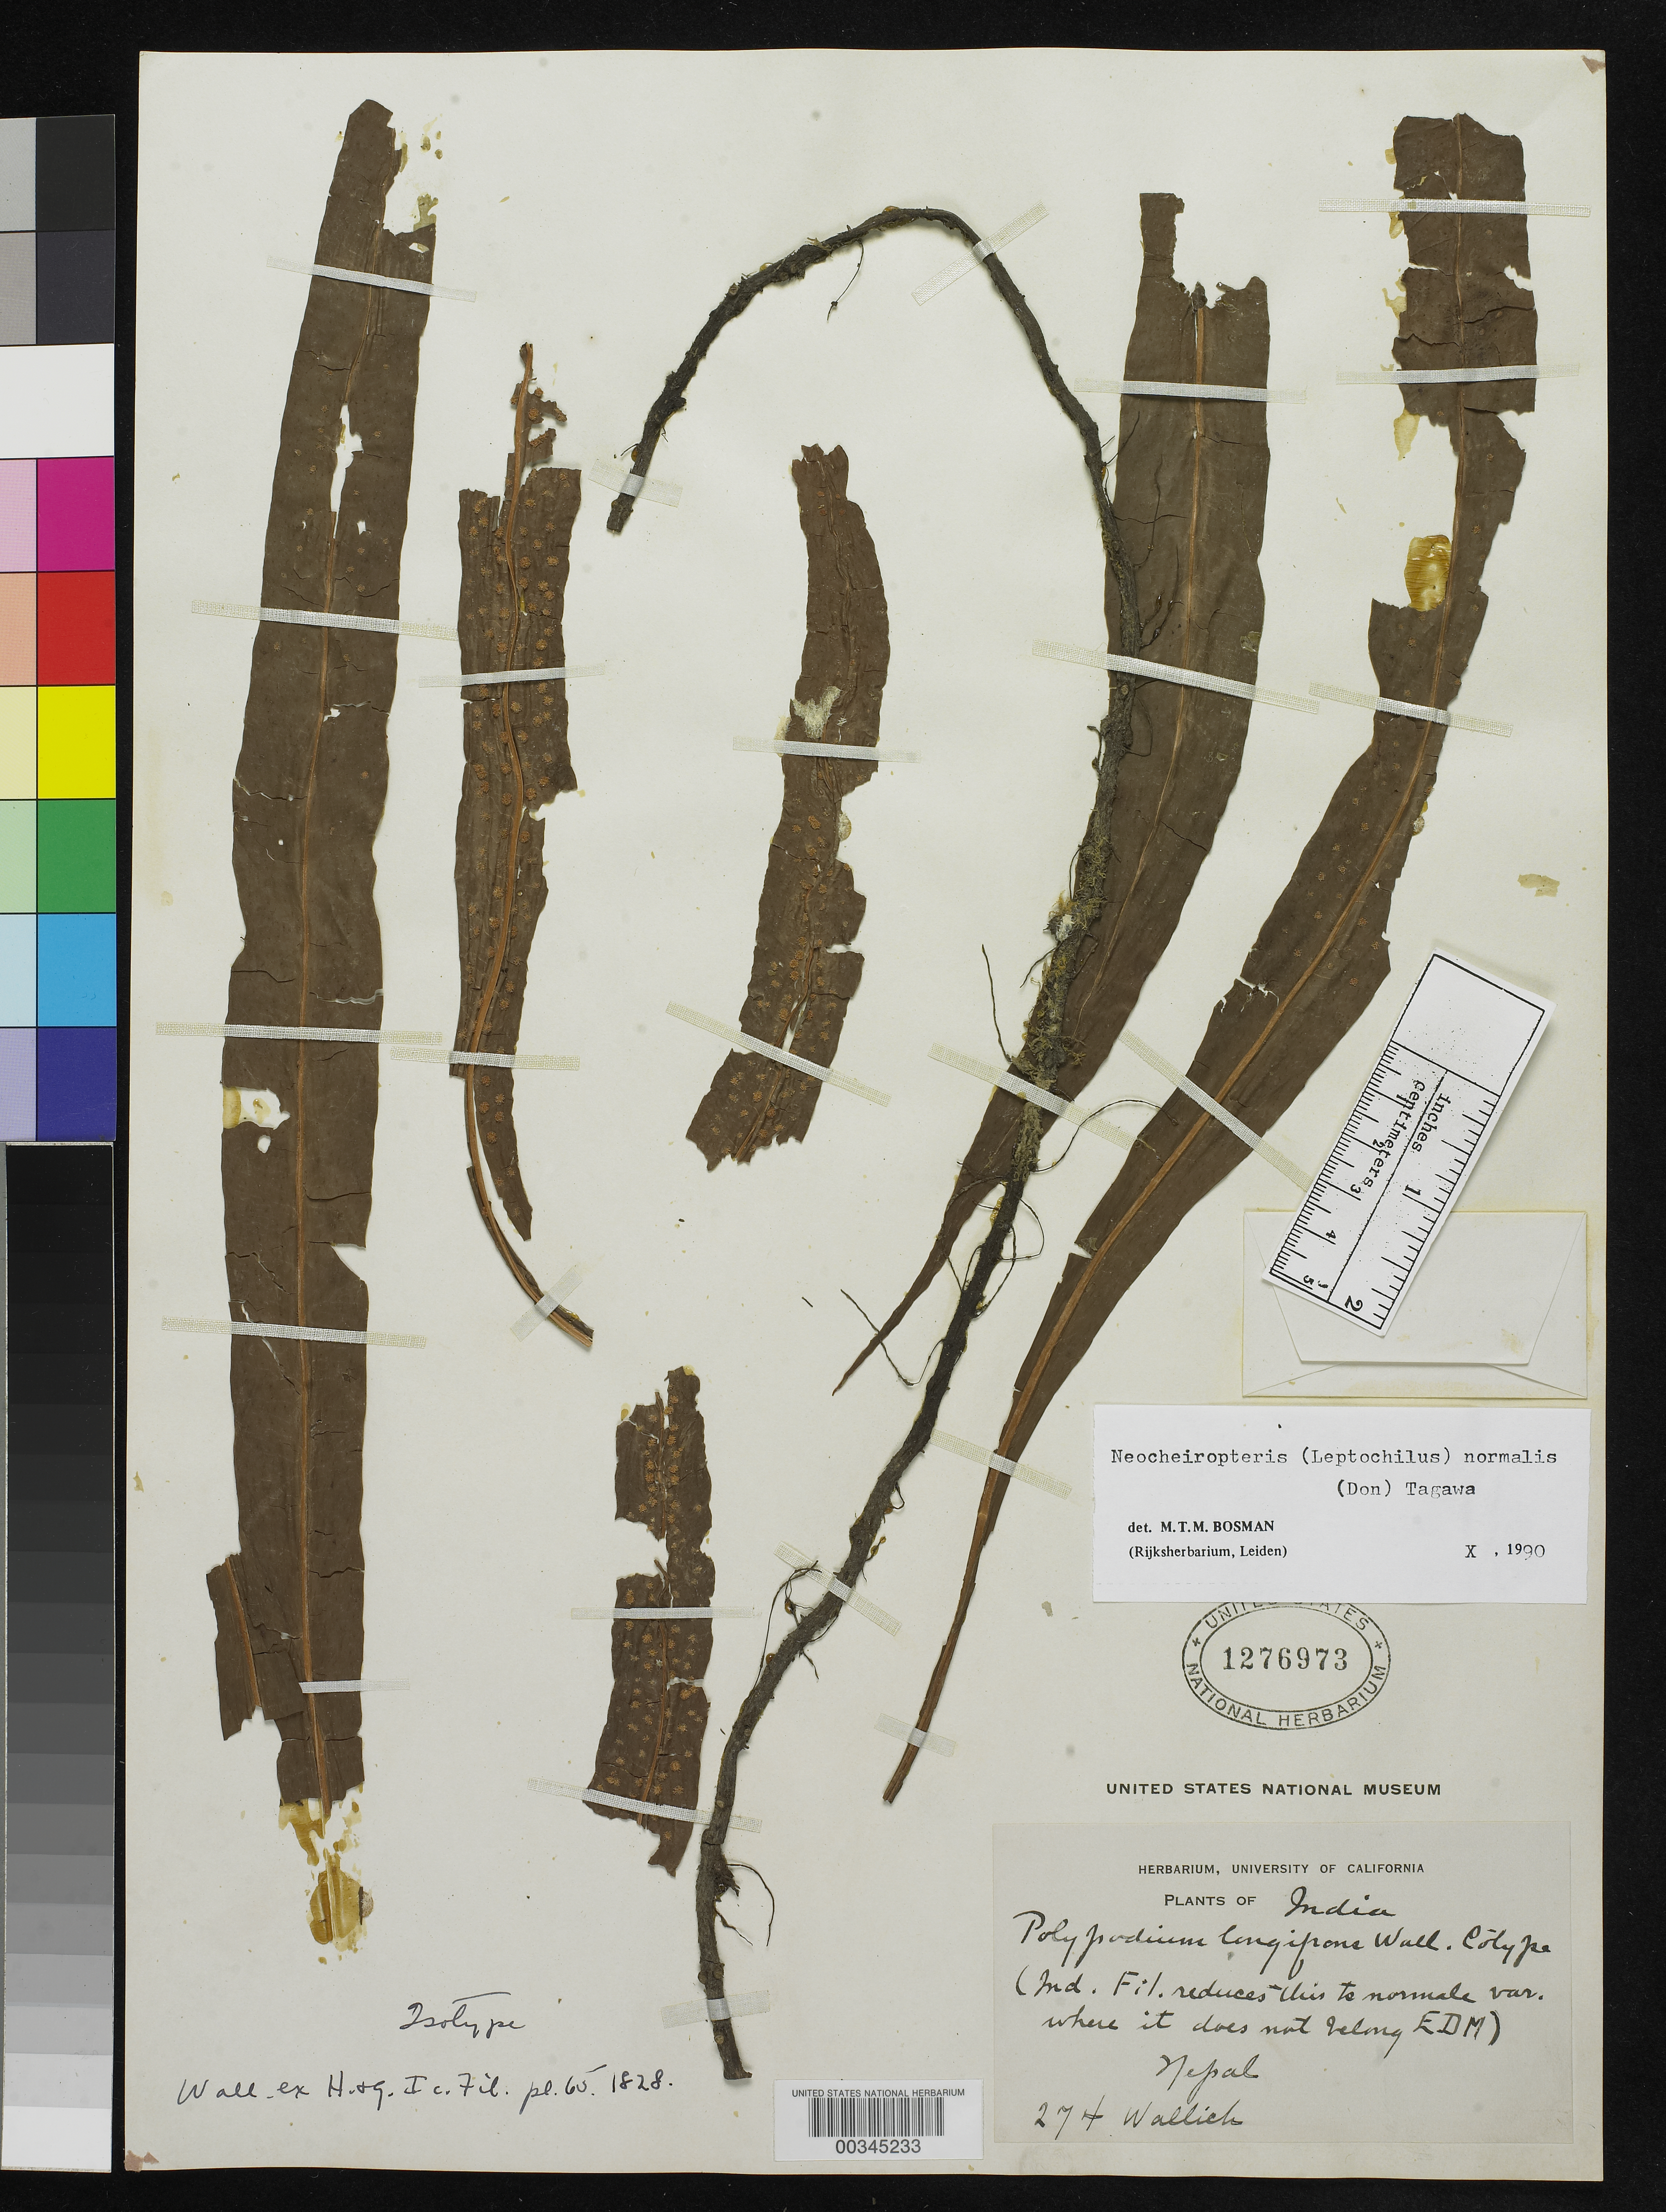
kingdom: Plantae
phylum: Tracheophyta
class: Polypodiopsida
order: Polypodiales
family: Polypodiaceae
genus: Polypodium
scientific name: Polypodium longifrons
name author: Wall. ex Hook. & Grev.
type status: Isotype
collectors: N. Wallich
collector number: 274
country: Nepal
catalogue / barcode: US 1276973